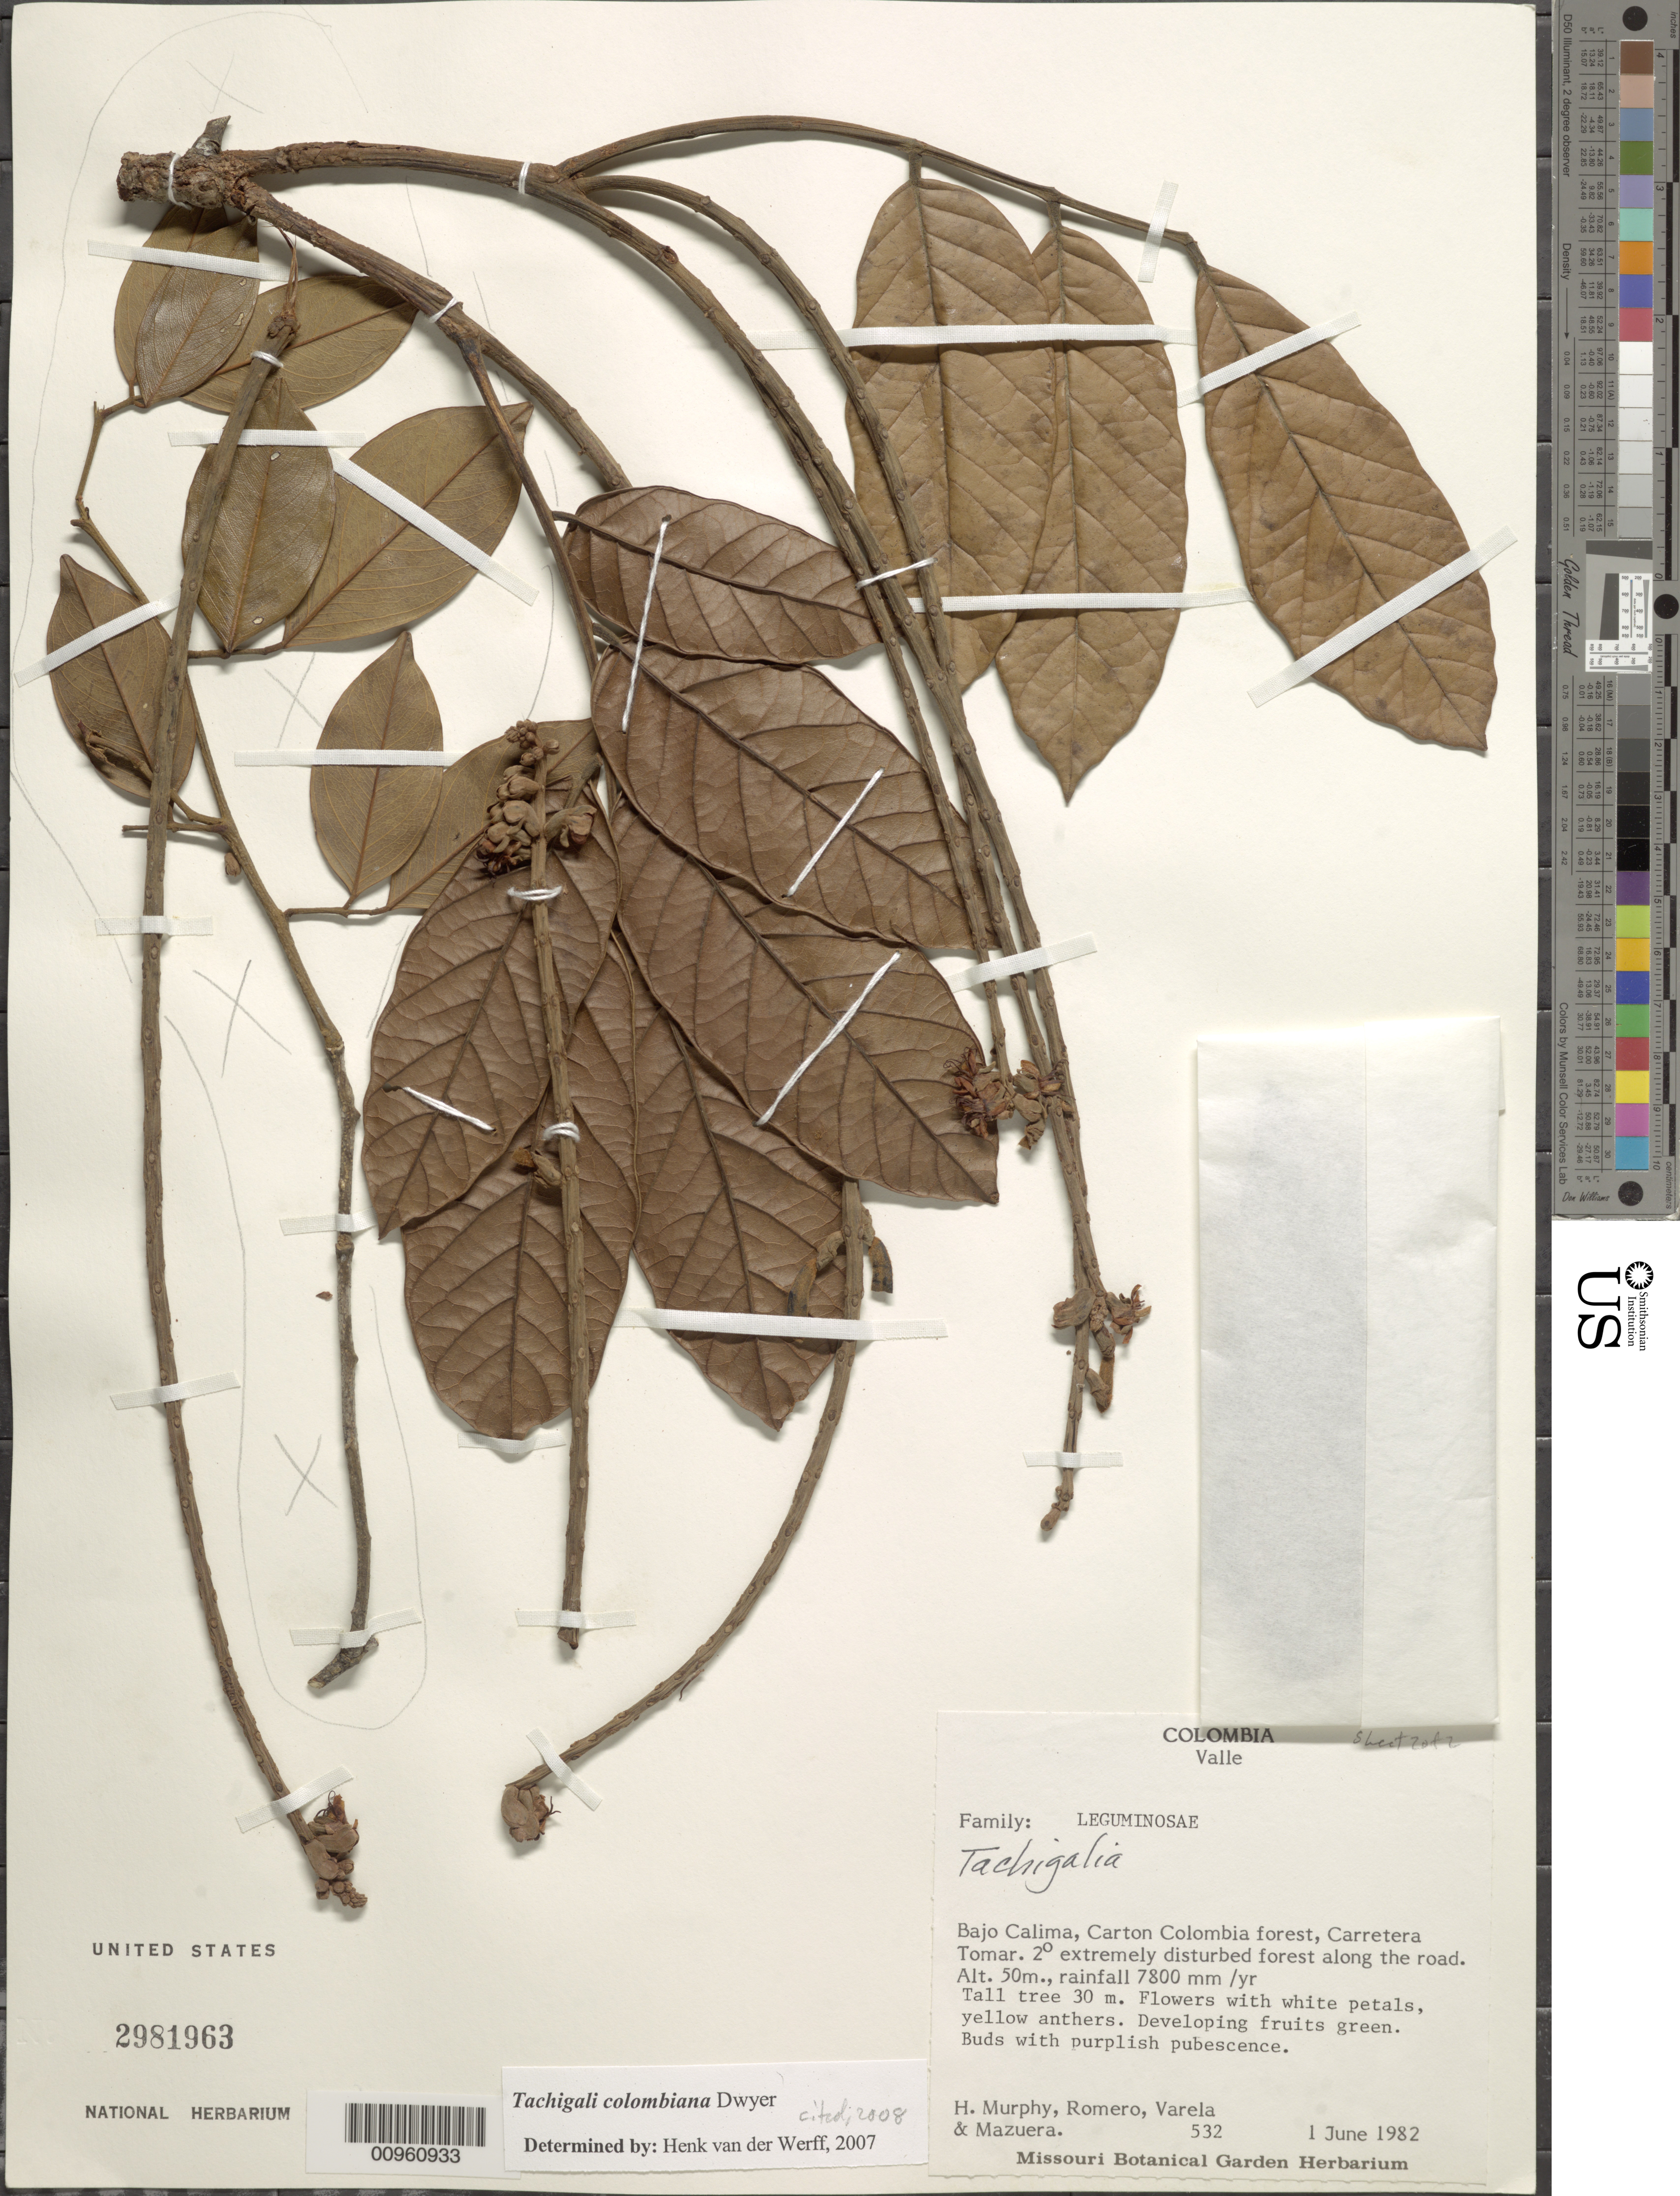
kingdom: Plantae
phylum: Tracheophyta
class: Magnoliopsida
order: Fabales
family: Fabaceae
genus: Tachigali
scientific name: Tachigali colombiana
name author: Dwyer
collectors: H. Murphy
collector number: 532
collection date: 1982-06-01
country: Colombia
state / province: Valle del Cauca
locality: Bajo Calima, Carton Colombia forest, Carretera Toma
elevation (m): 50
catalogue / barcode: US 2981963